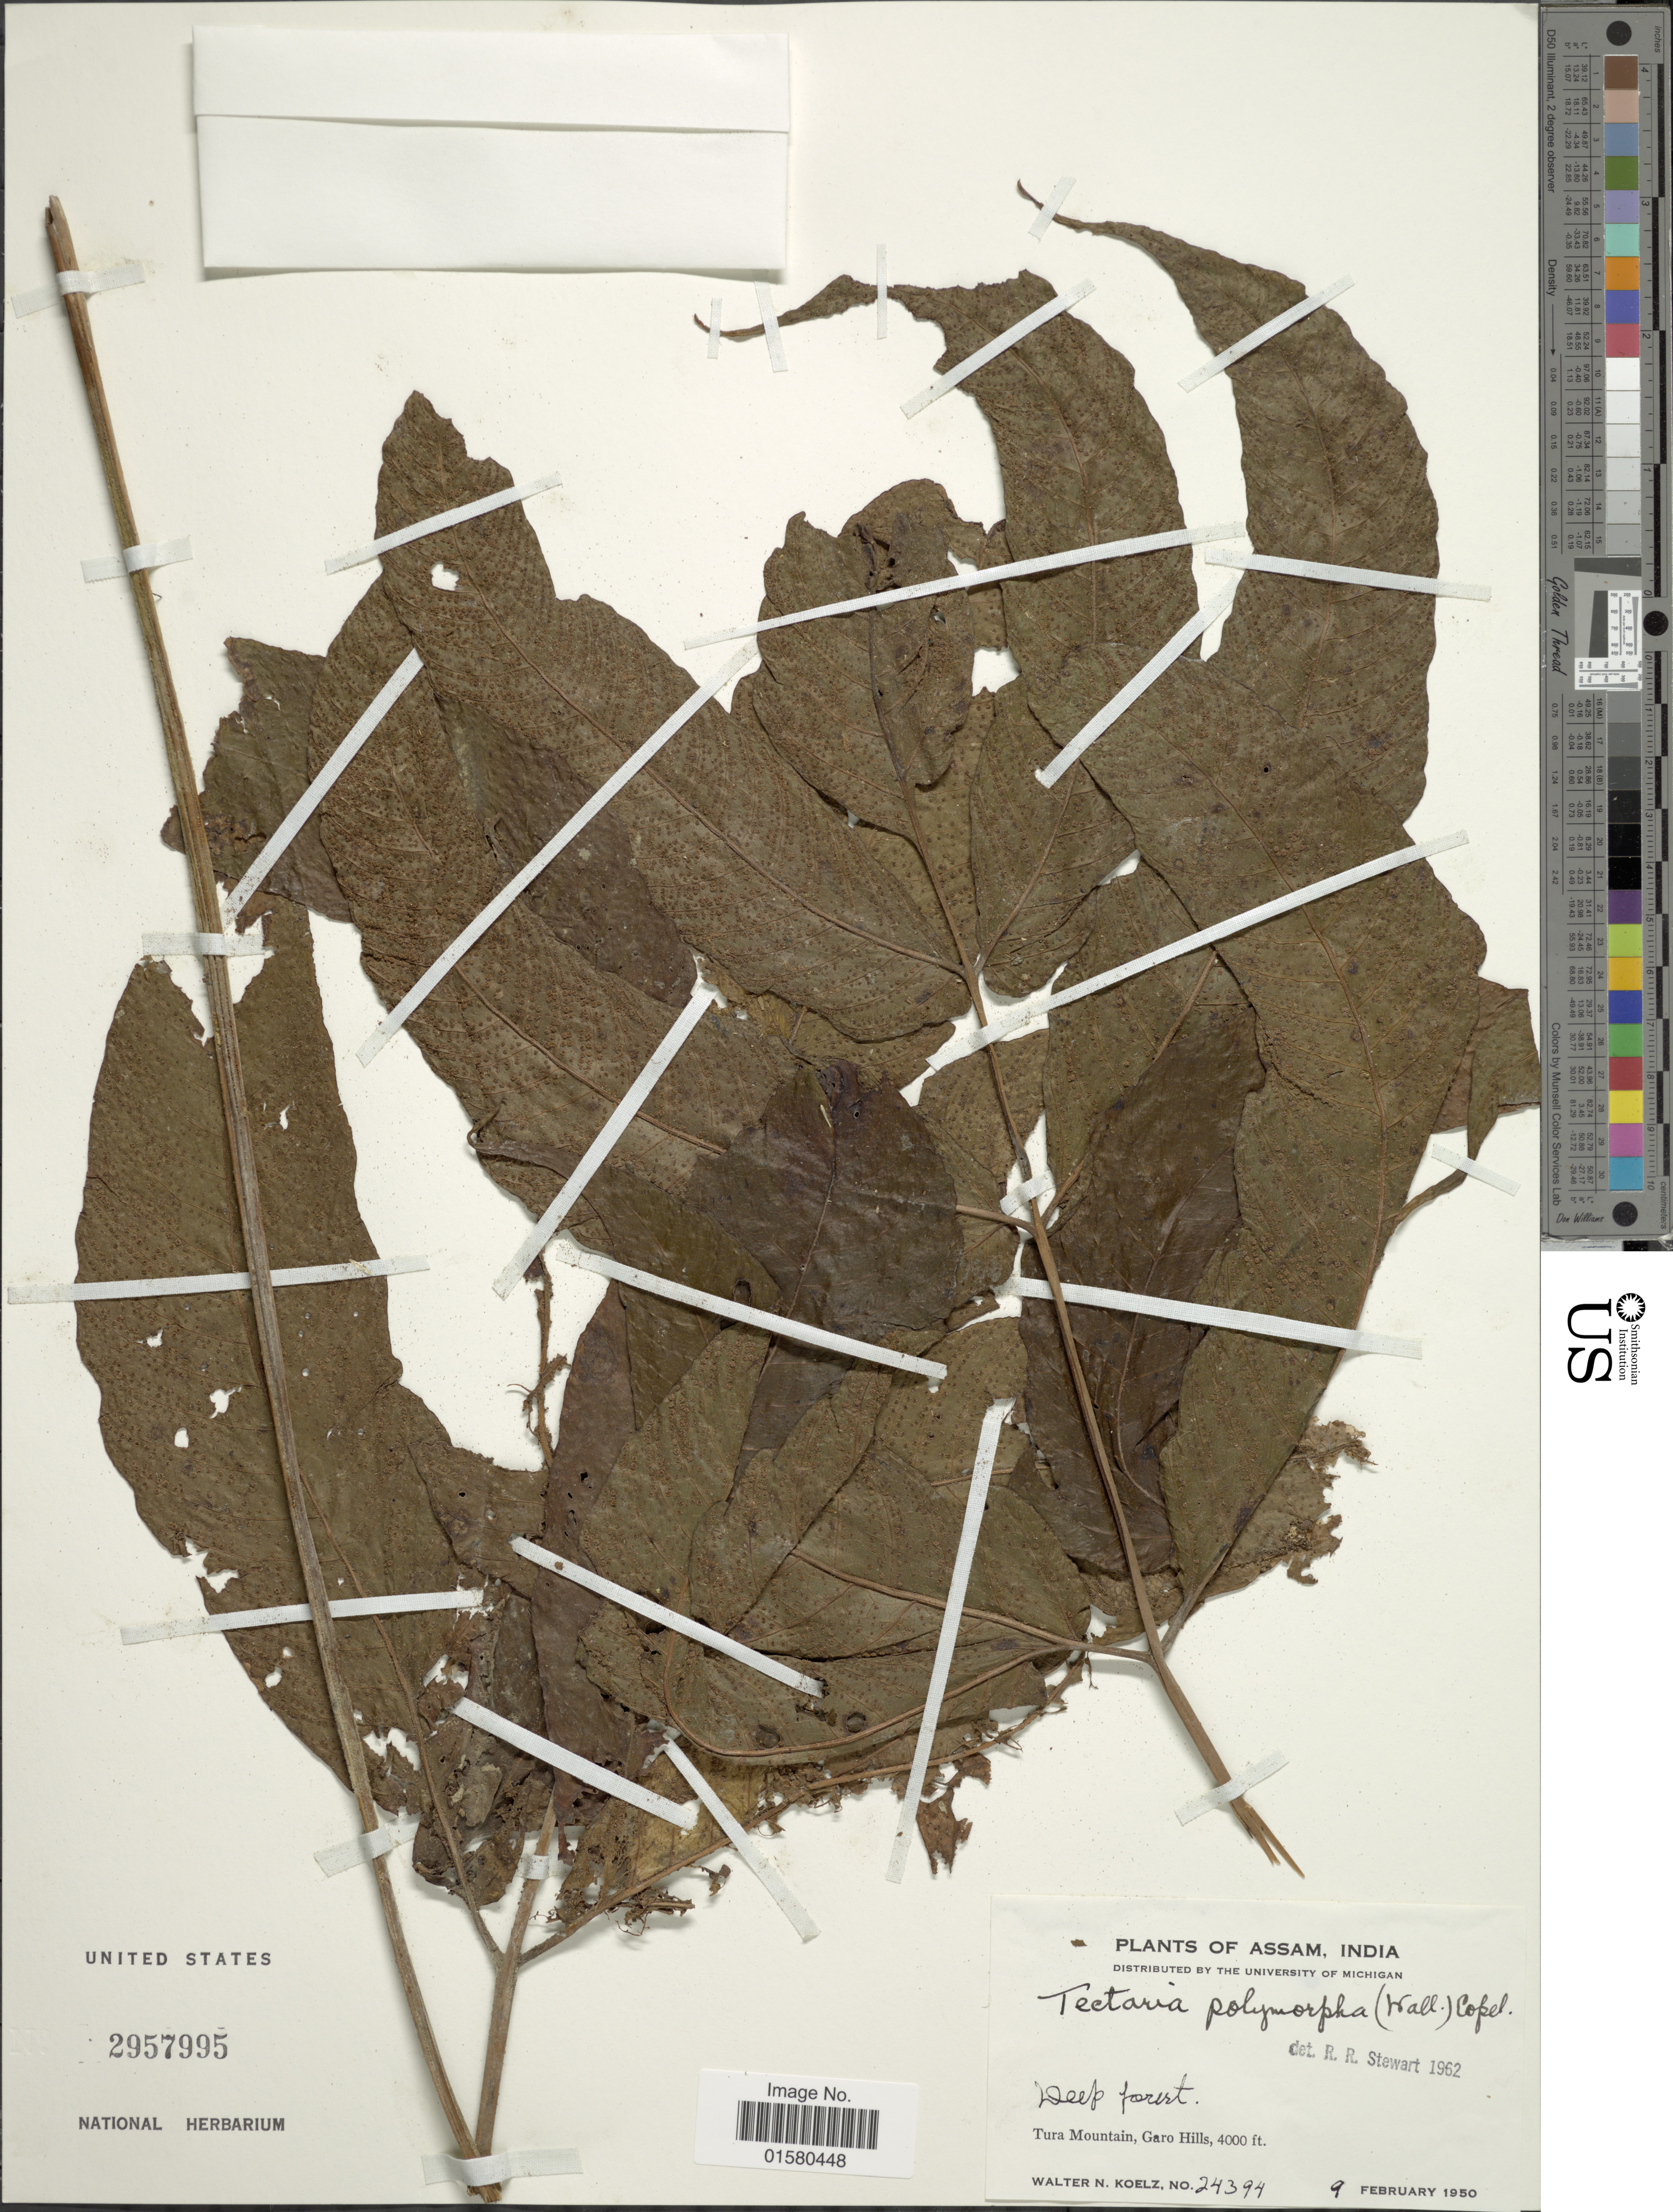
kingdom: Plantae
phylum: Tracheophyta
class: Polypodiopsida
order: Polypodiales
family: Tectariaceae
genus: Tectaria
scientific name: Tectaria polymorpha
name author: (Wall. ex Hook.) Copel.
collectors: W. N. Koelz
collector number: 24394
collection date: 1950-02-09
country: India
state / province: Meghalaya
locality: Assam, Tura Mountain, Garo Hills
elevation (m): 1219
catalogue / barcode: US 2957995